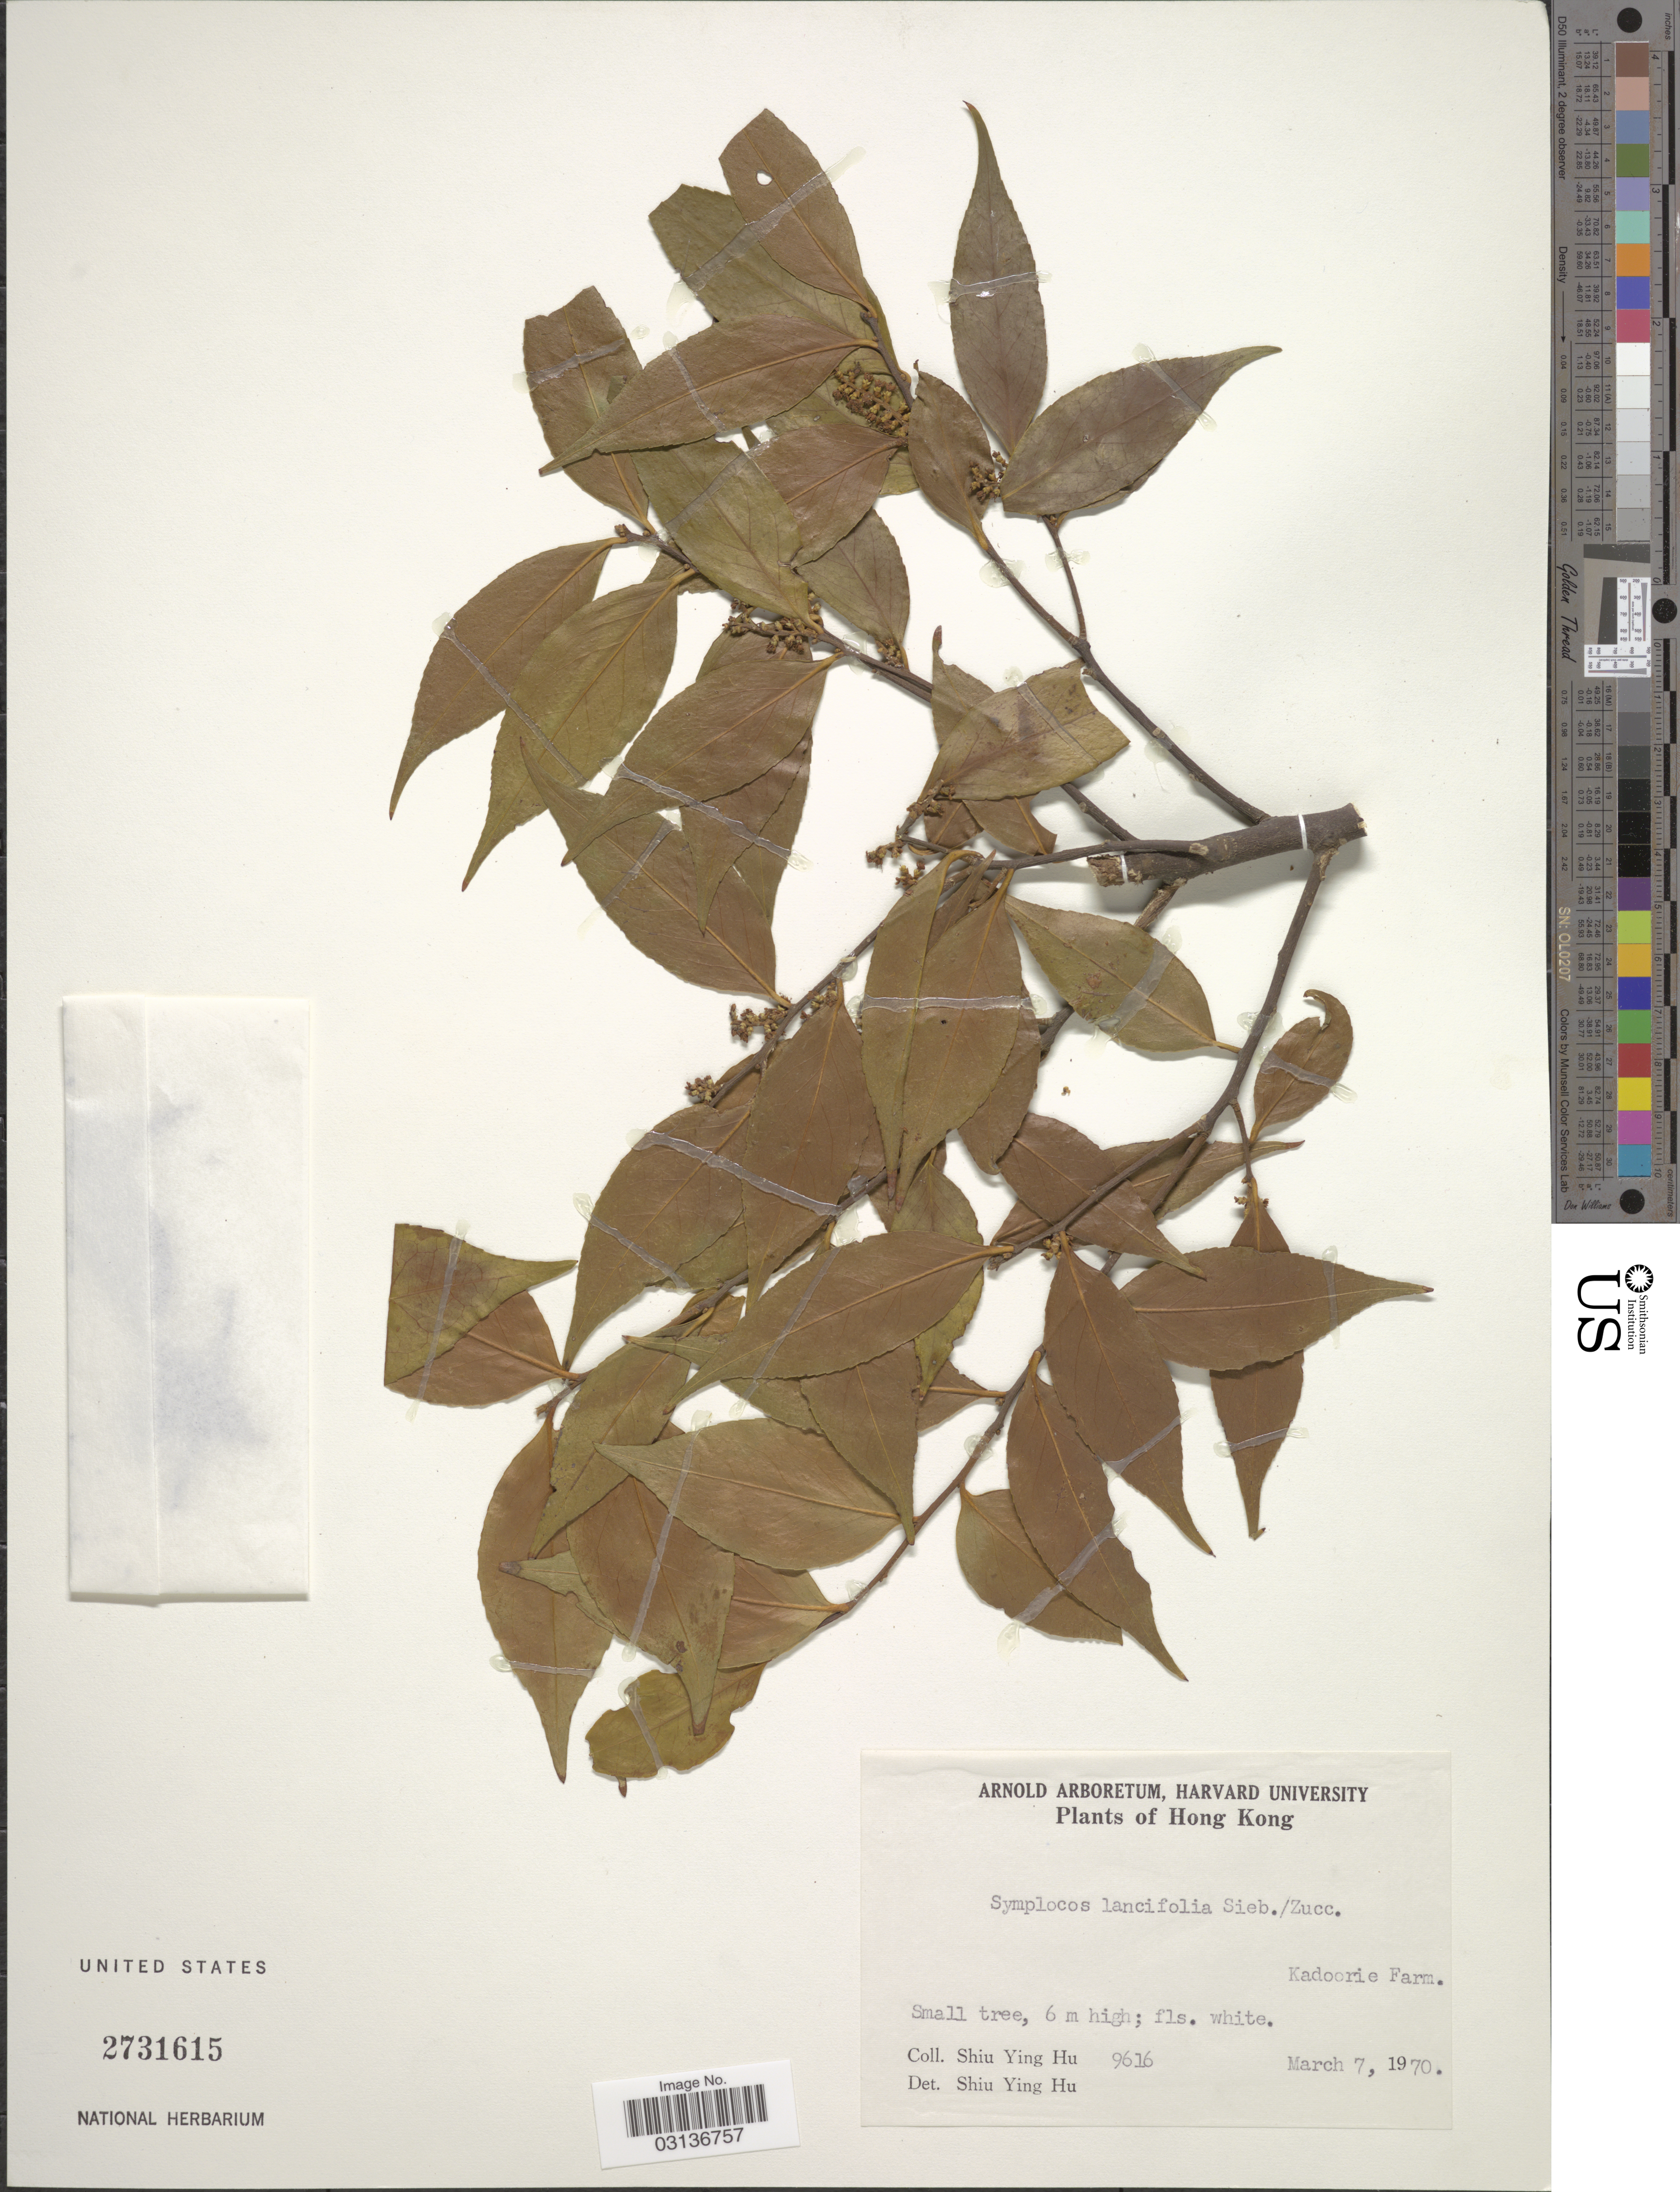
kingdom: Plantae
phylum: Tracheophyta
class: Magnoliopsida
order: Ericales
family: Symplocaceae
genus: Symplocos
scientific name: Symplocos lancifolia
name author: Siebert & Zucc.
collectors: S. Y. Hu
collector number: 9616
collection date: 1970-03-07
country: China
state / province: Hong Kong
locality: Kadoorie Farm.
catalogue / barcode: US 2731615